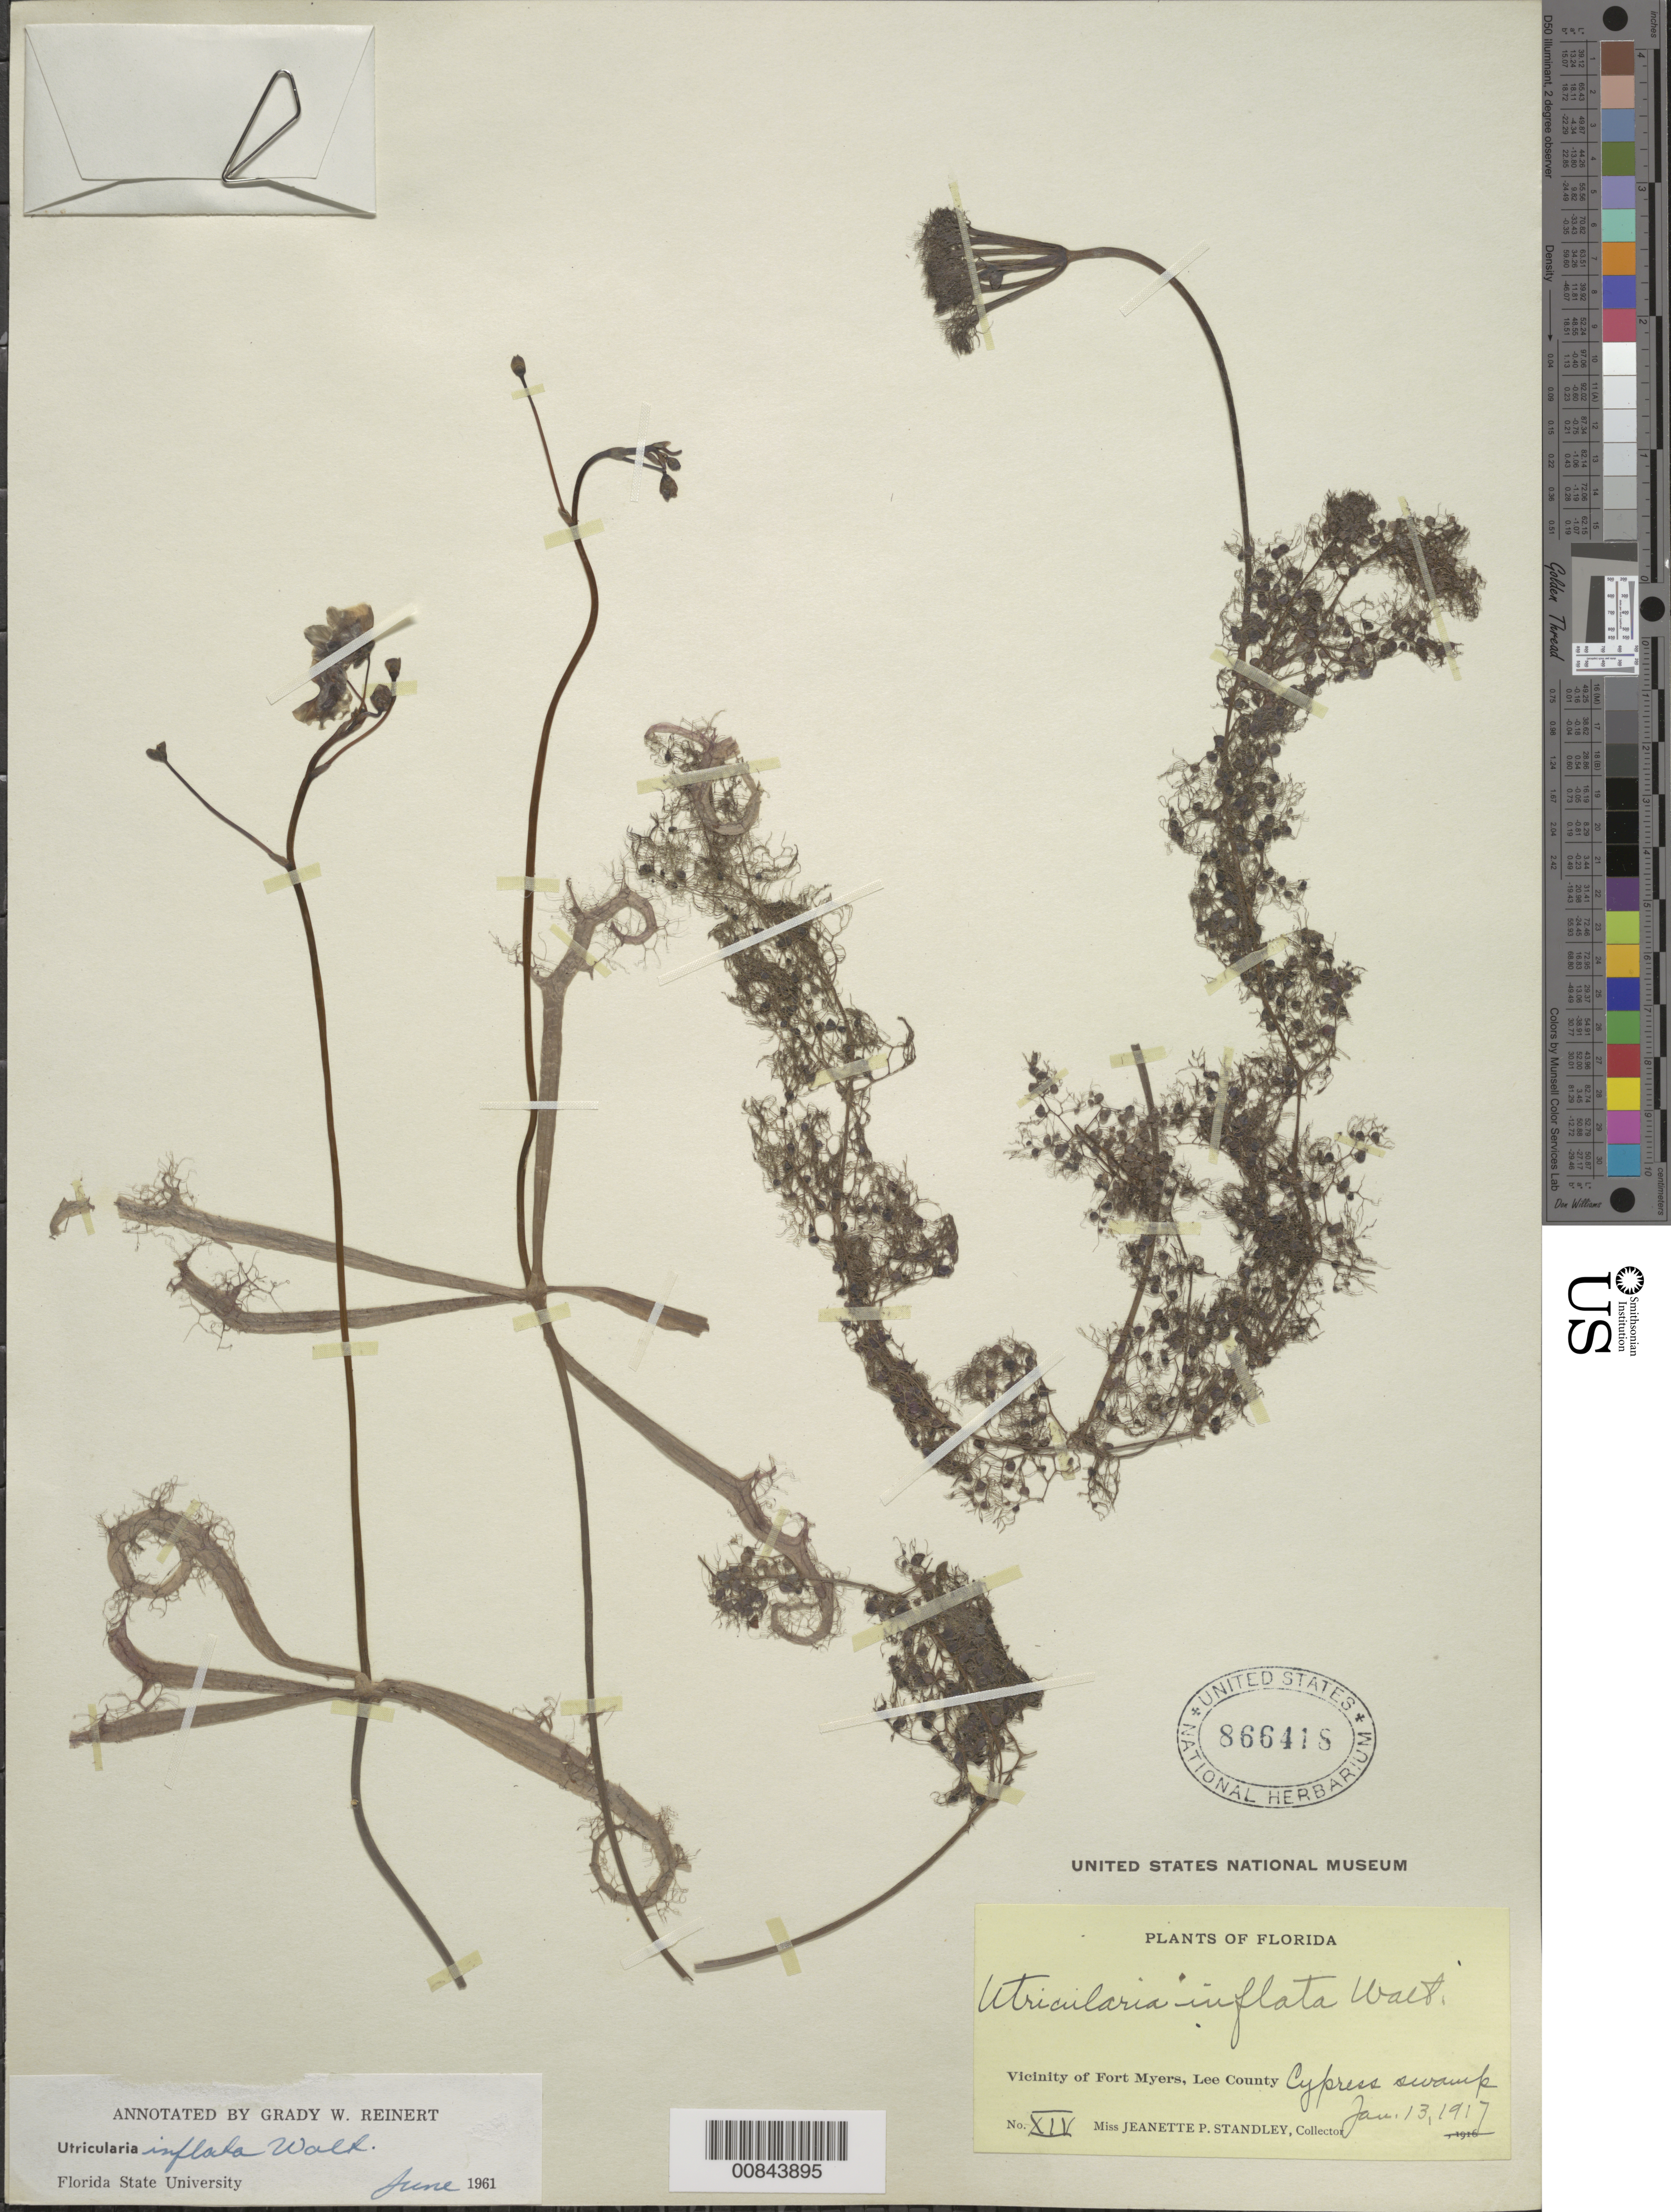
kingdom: Plantae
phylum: Tracheophyta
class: Magnoliopsida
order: Lamiales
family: Lentibulariaceae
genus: Utricularia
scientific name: Utricularia inflata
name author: Walter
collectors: J. P. Standley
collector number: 14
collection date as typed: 13 Jan 1917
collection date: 1917-01-13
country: United States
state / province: Florida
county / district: Lee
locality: Fort Myers.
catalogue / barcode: US 866418